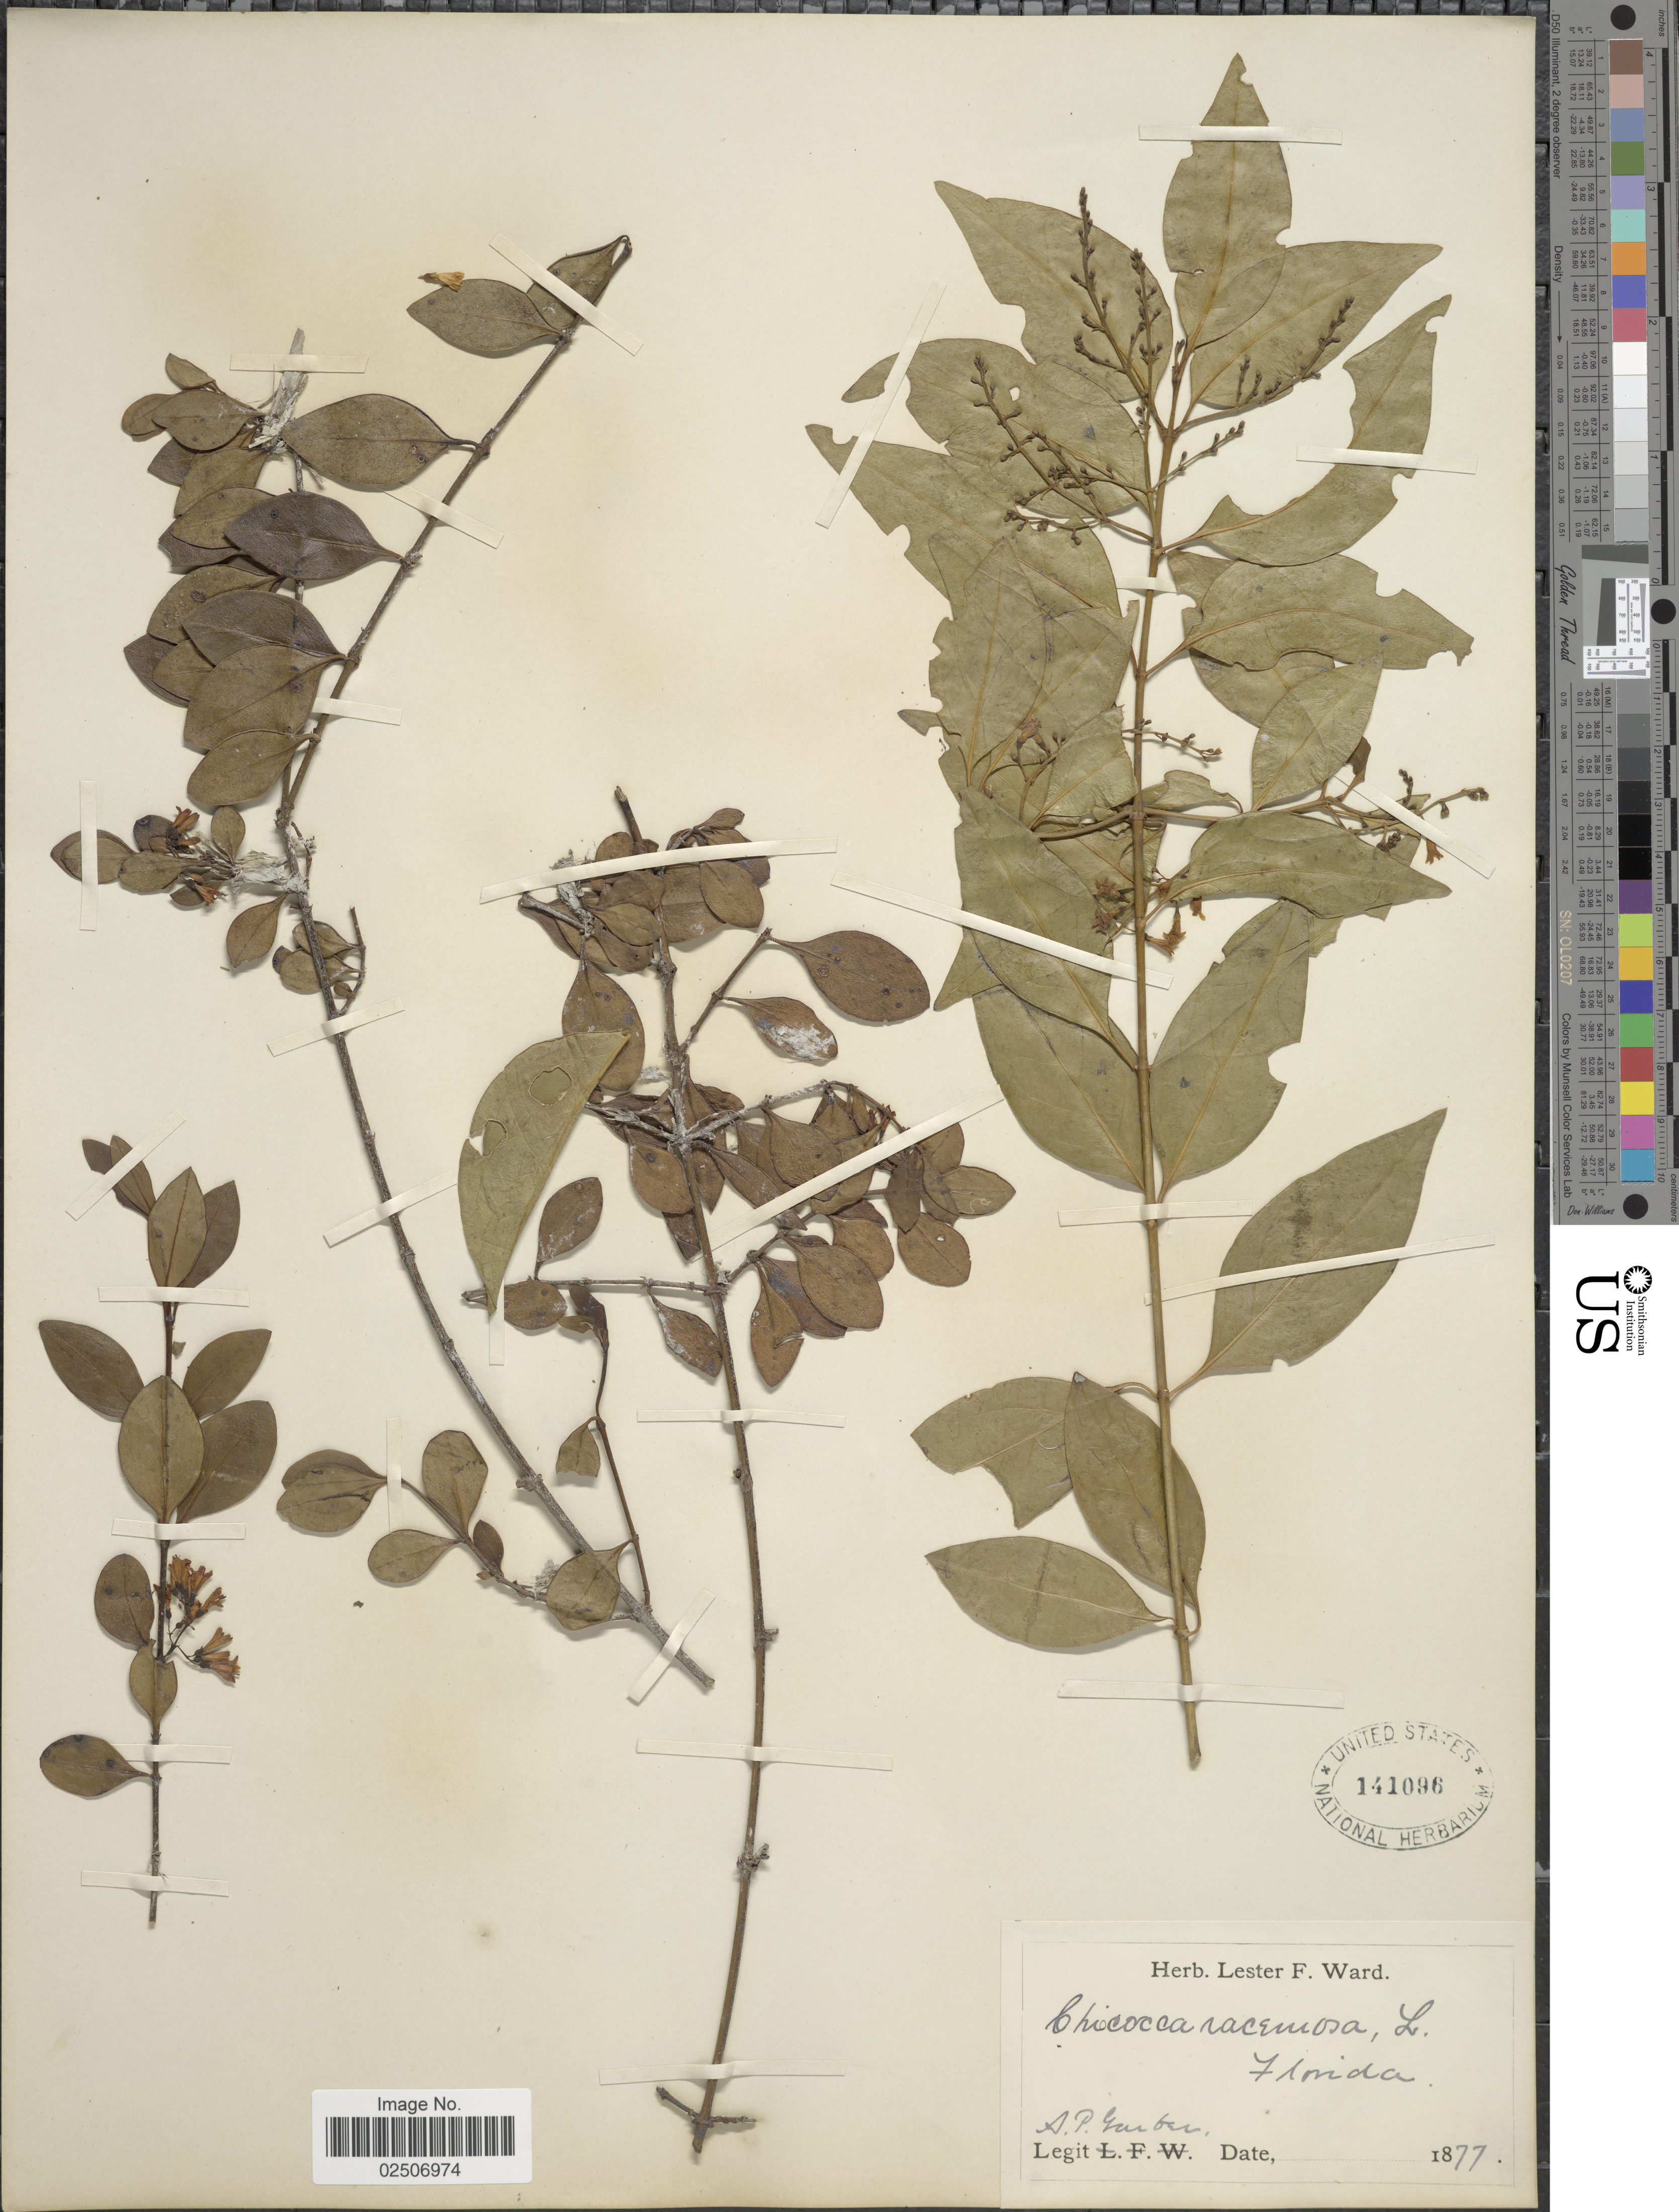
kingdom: Plantae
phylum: Tracheophyta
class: Magnoliopsida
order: Gentianales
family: Rubiaceae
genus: Chiococca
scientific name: Chiococca alba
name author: (L.) Hitchc.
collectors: A. P. Garber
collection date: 1877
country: United States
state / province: Florida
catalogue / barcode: US 141096